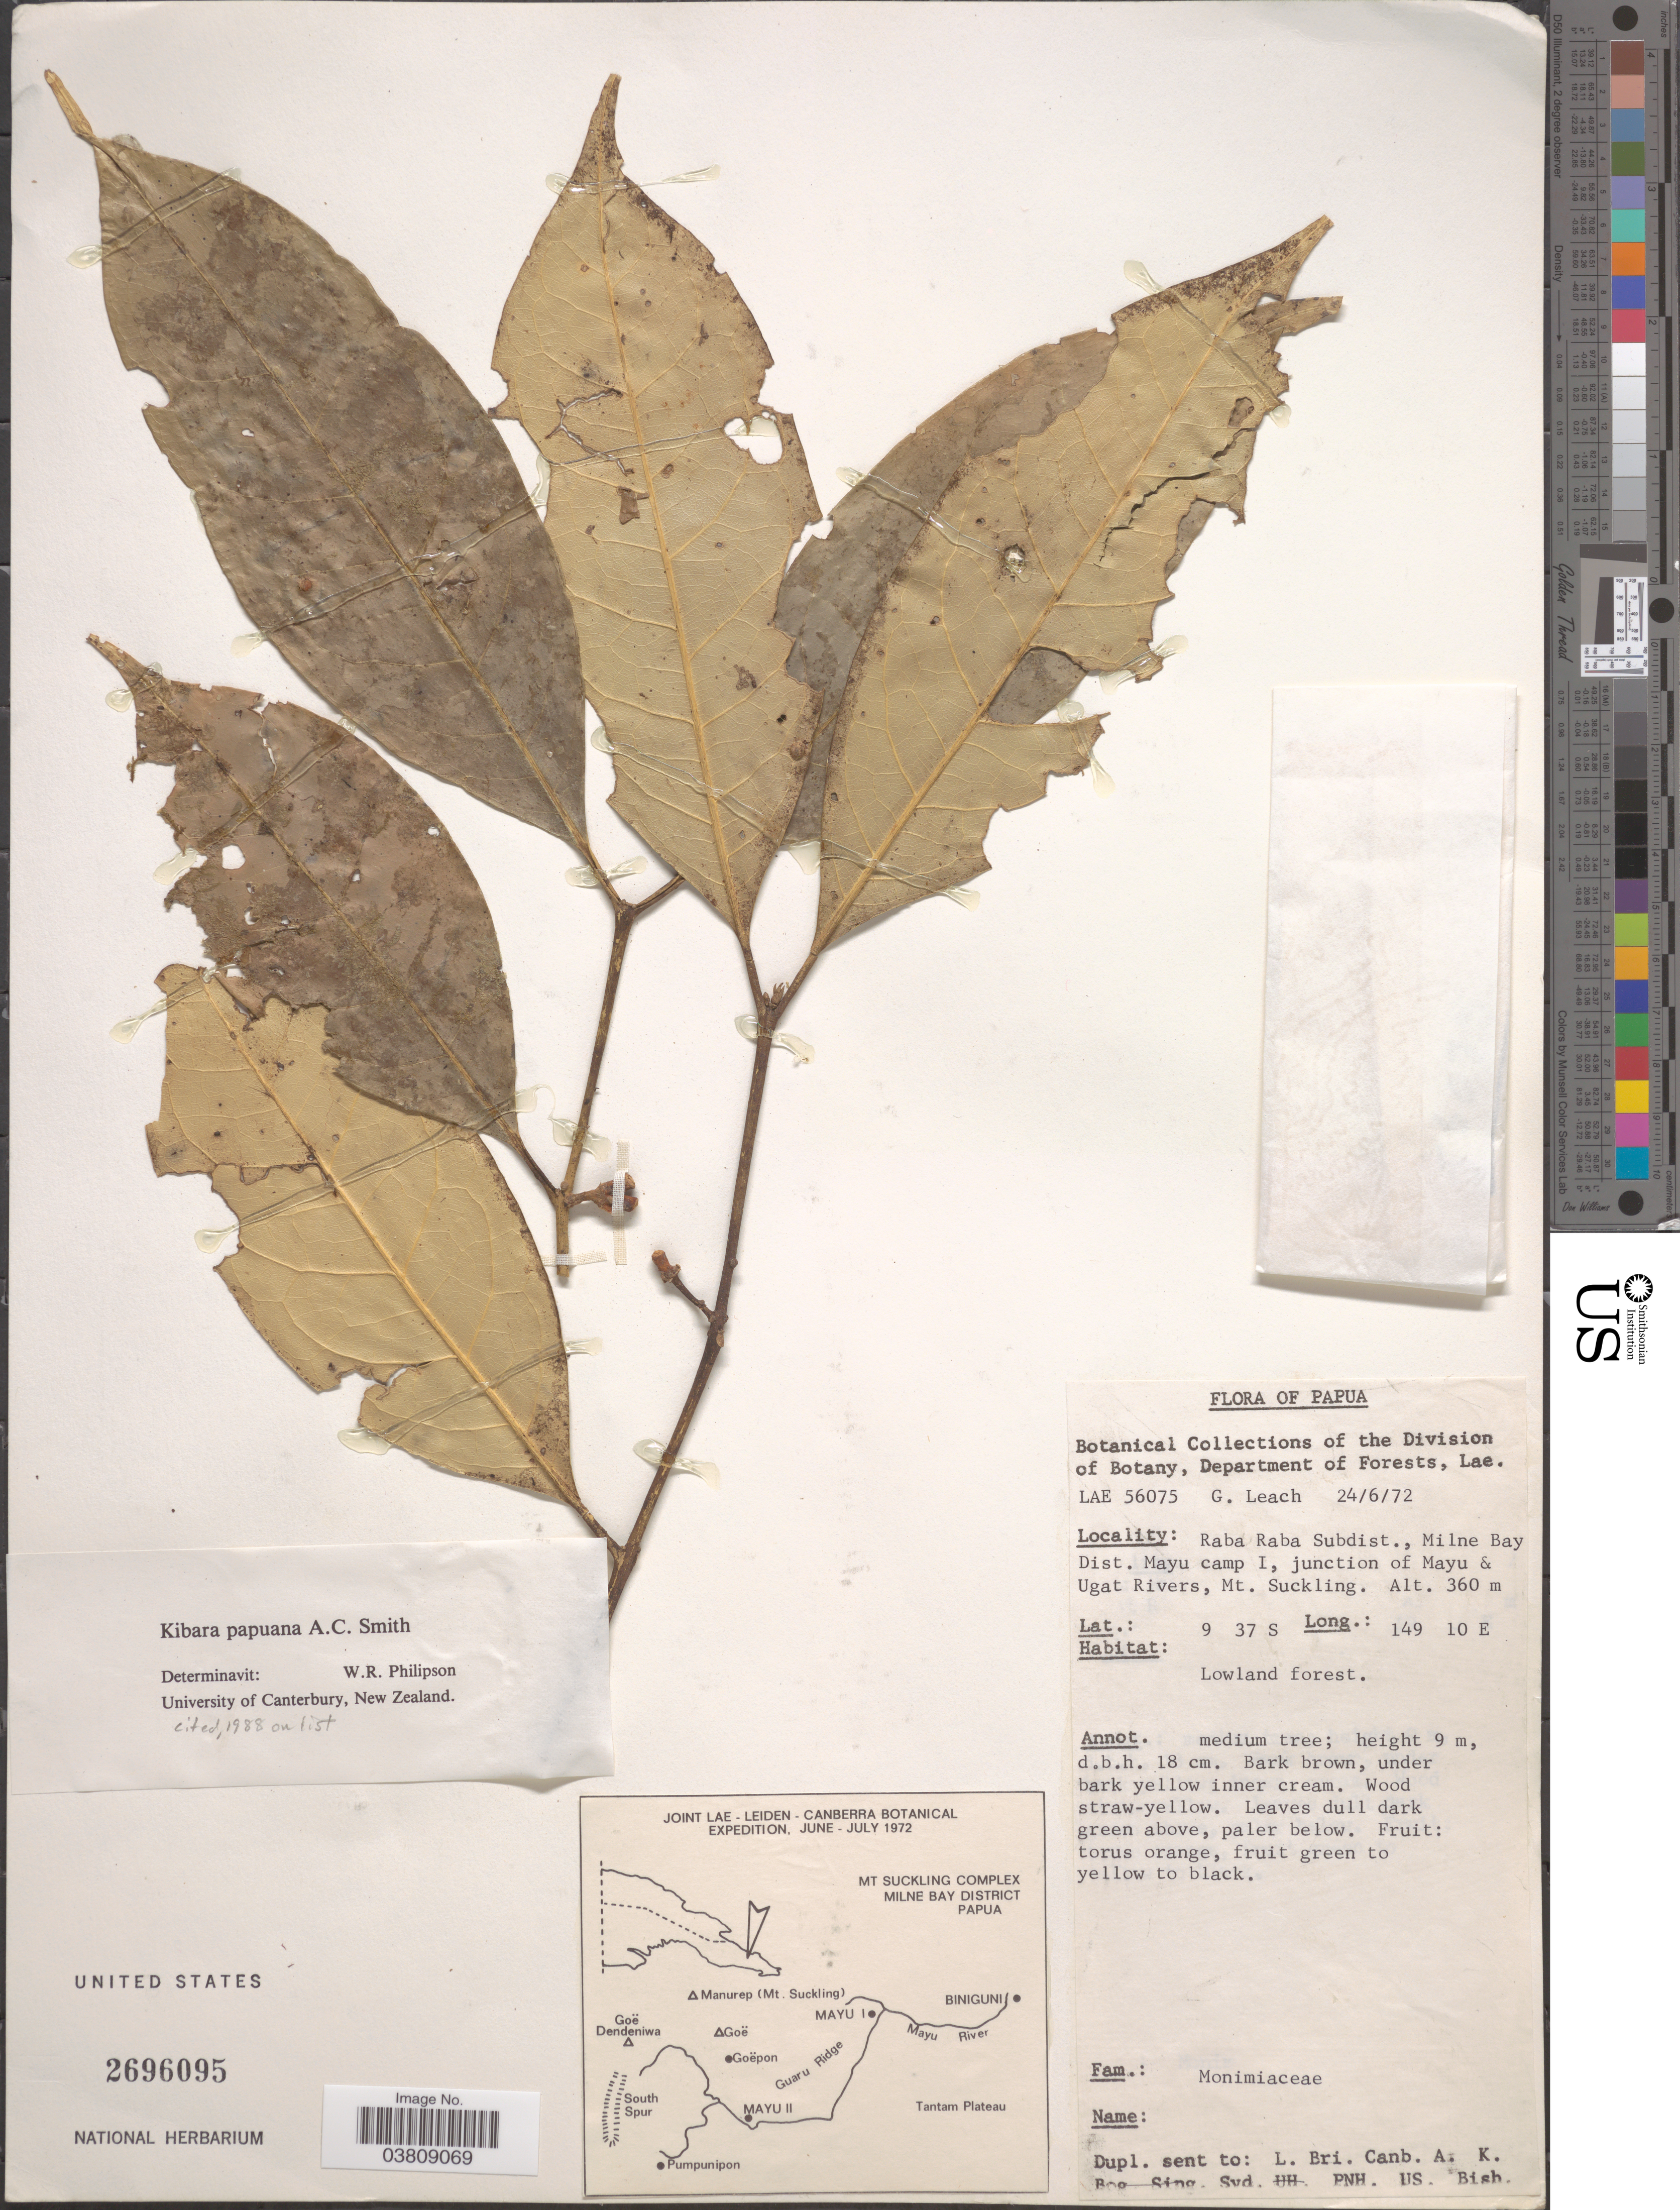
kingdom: Plantae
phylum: Tracheophyta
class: Magnoliopsida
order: Laurales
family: Monimiaceae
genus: Kibara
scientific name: Kibara papuana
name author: A.C. Sm.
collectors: G. Leach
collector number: LAE 56075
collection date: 1972-06-24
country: Papua New Guinea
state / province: Milne Bay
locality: Papua. Raba Raba Subdistr., Milne Bay Dist. Mayu camp 1, junction of Mayu & Ugat Rivers, Mt. Suckling.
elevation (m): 360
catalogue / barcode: US 2696095